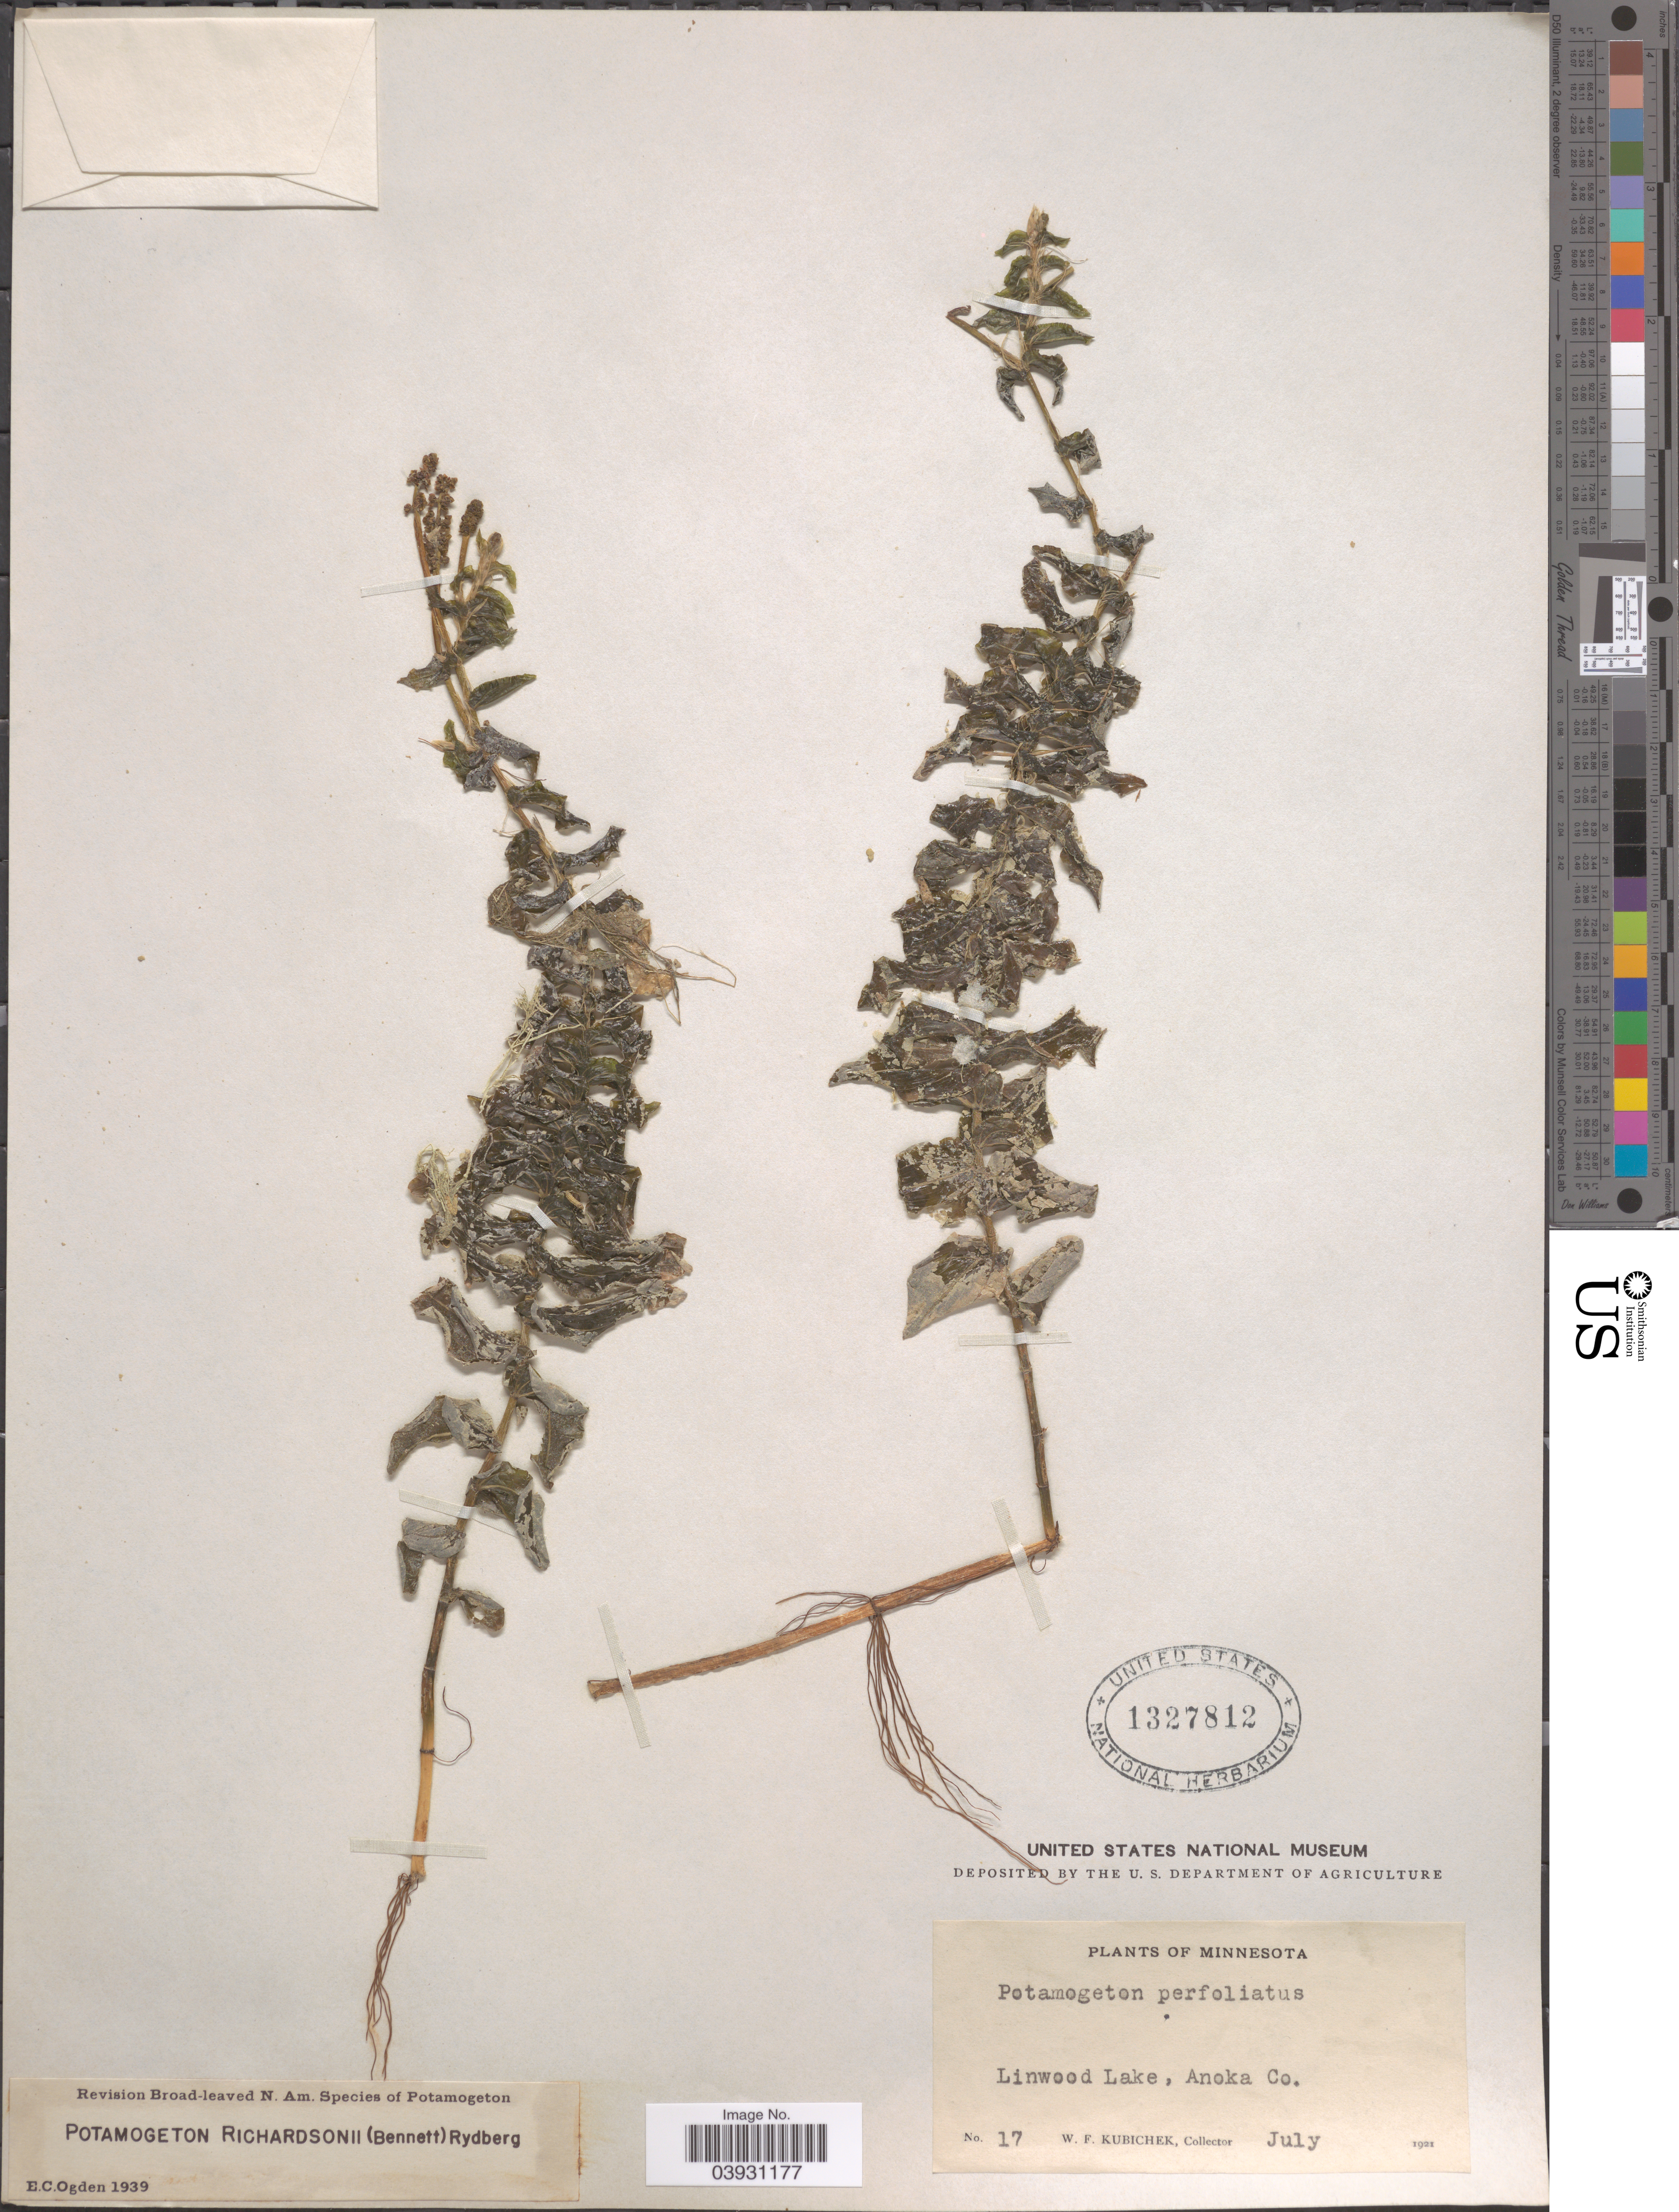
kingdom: Plantae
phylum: Tracheophyta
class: Liliopsida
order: Alismatales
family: Potamogetonaceae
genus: Potamogeton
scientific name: Potamogeton richardsonii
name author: (A.W. Benn.) Rydb.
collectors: W. Kubichek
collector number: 17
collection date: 1921-07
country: United States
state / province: Minnesota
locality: Linwood Lake, Anoka Co.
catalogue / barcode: US 1327812